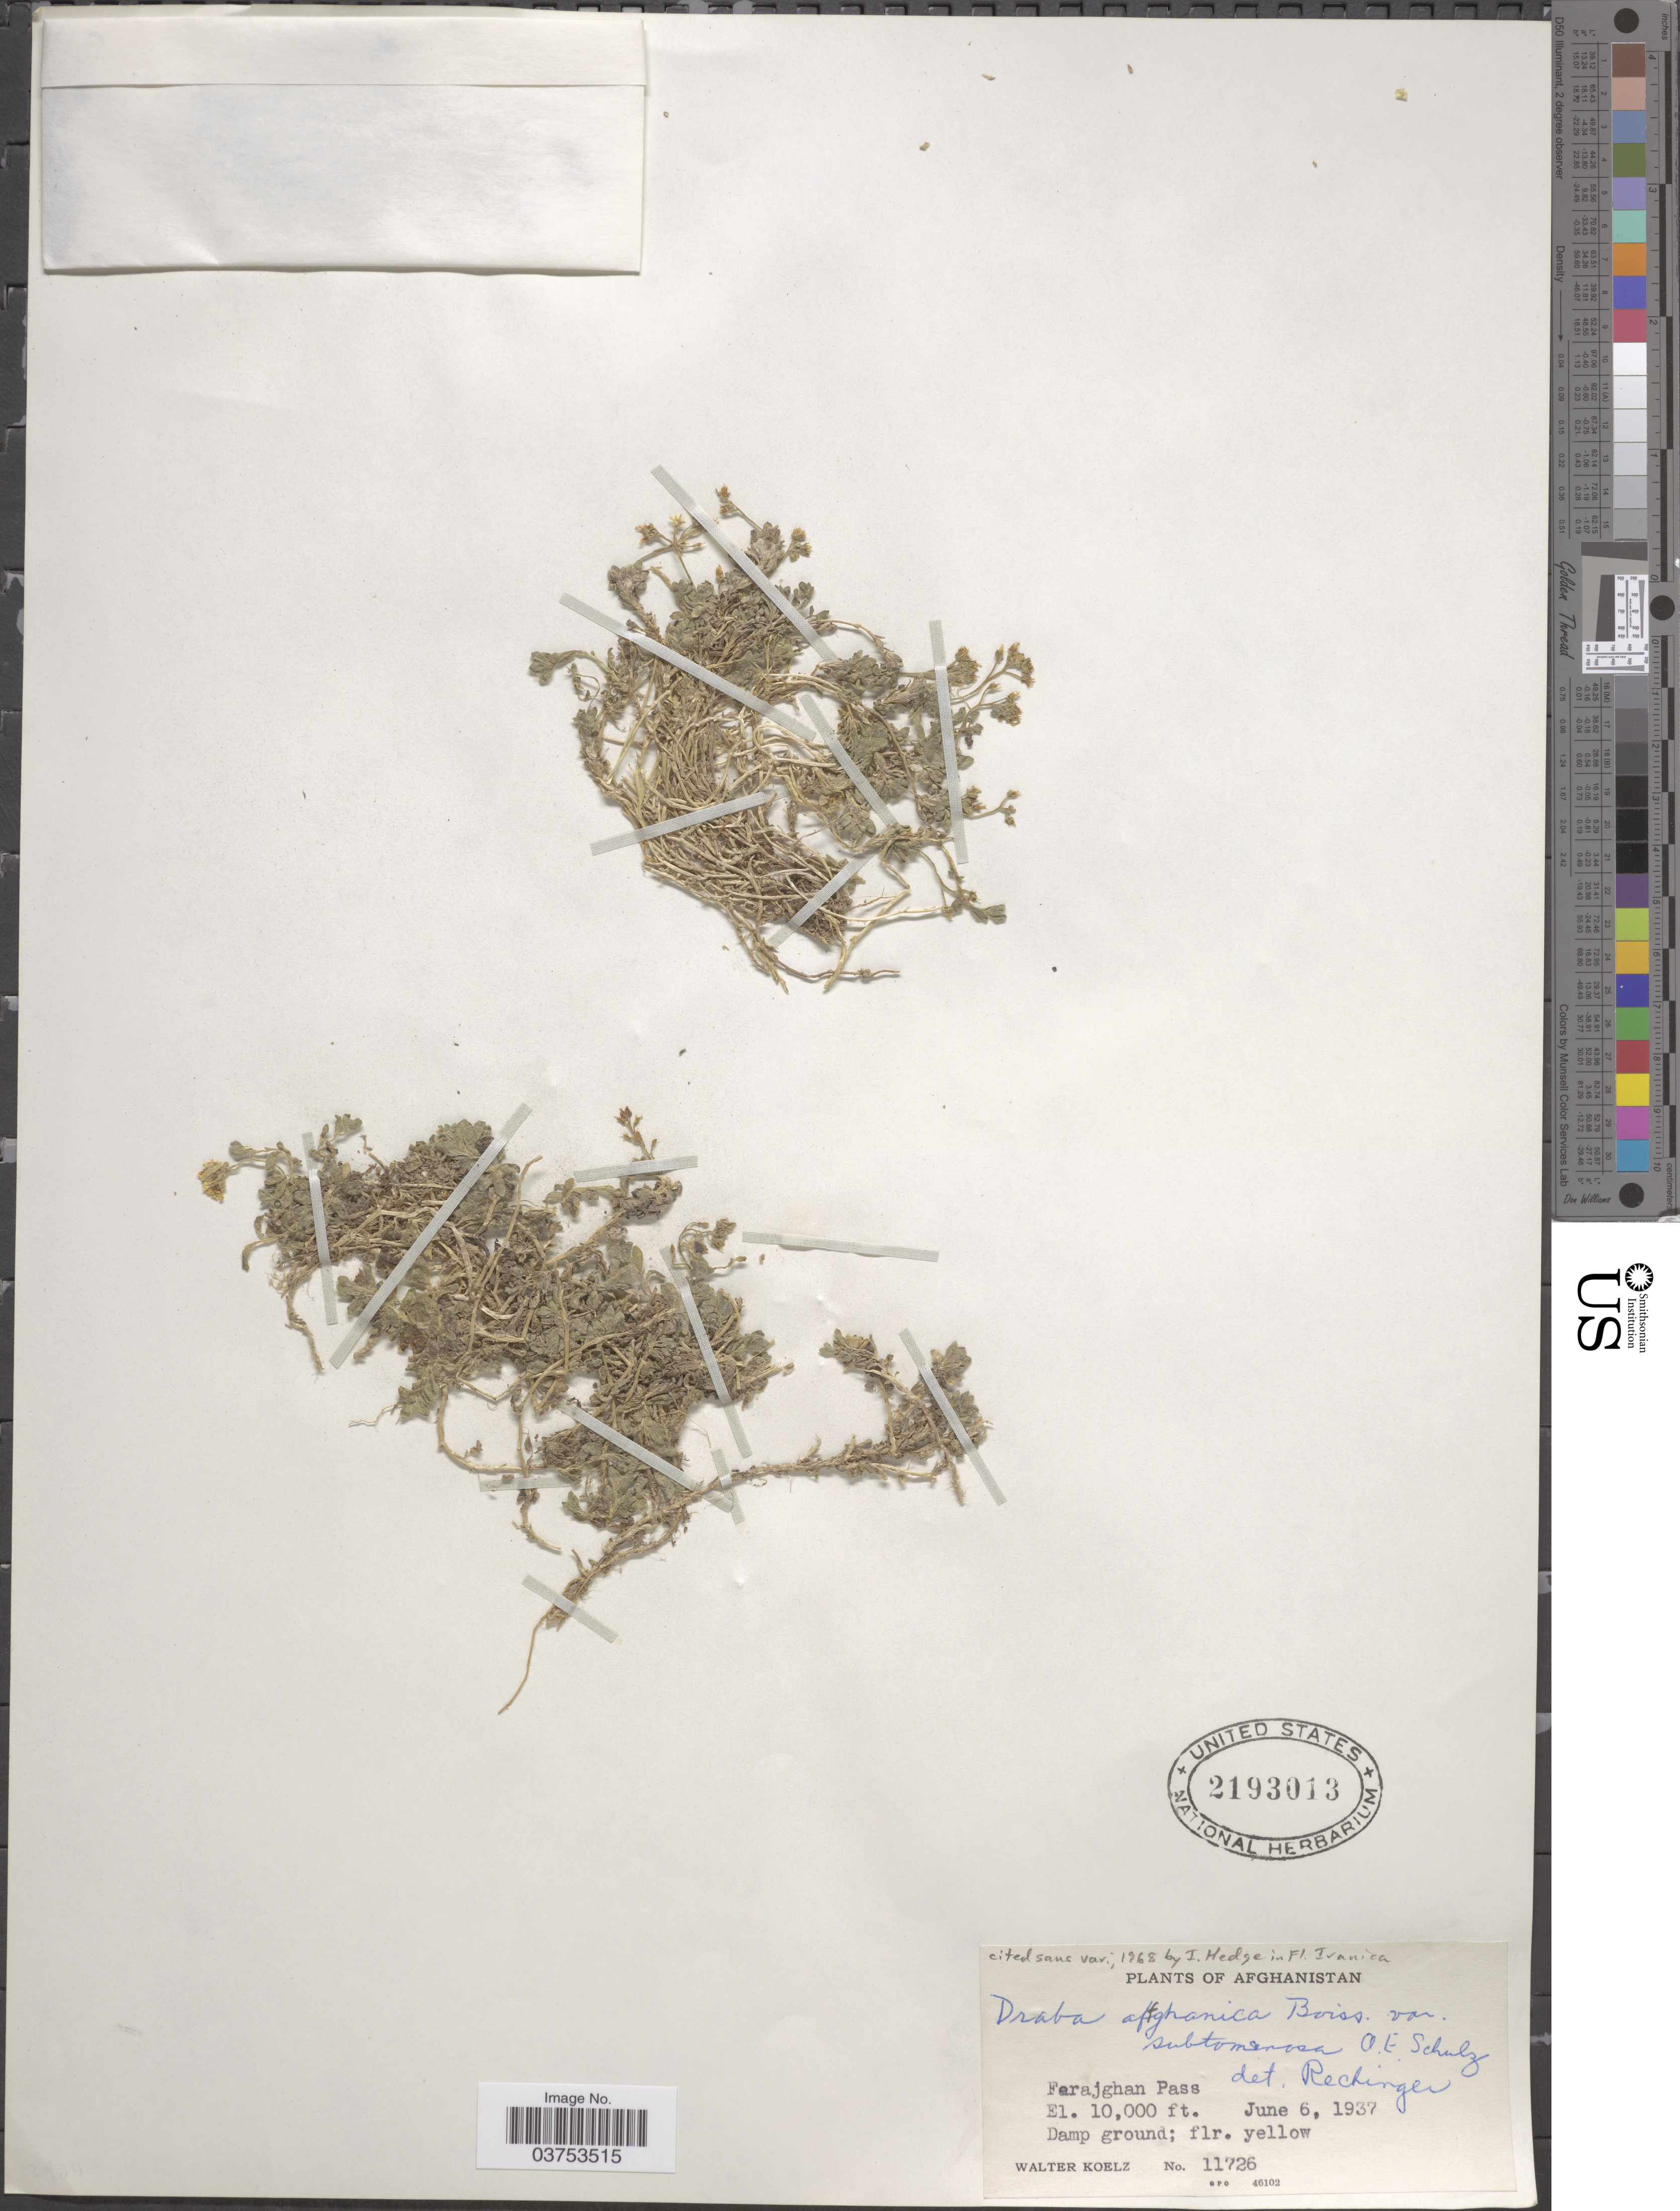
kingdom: Plantae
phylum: Tracheophyta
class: Magnoliopsida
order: Brassicales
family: Brassicaceae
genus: Draba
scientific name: Draba affghanica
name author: Boiss.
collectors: W. N. Koelz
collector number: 11726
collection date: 1937-06-06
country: Afghanistan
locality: Farajghan Pass.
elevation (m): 3048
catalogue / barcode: US 2193013